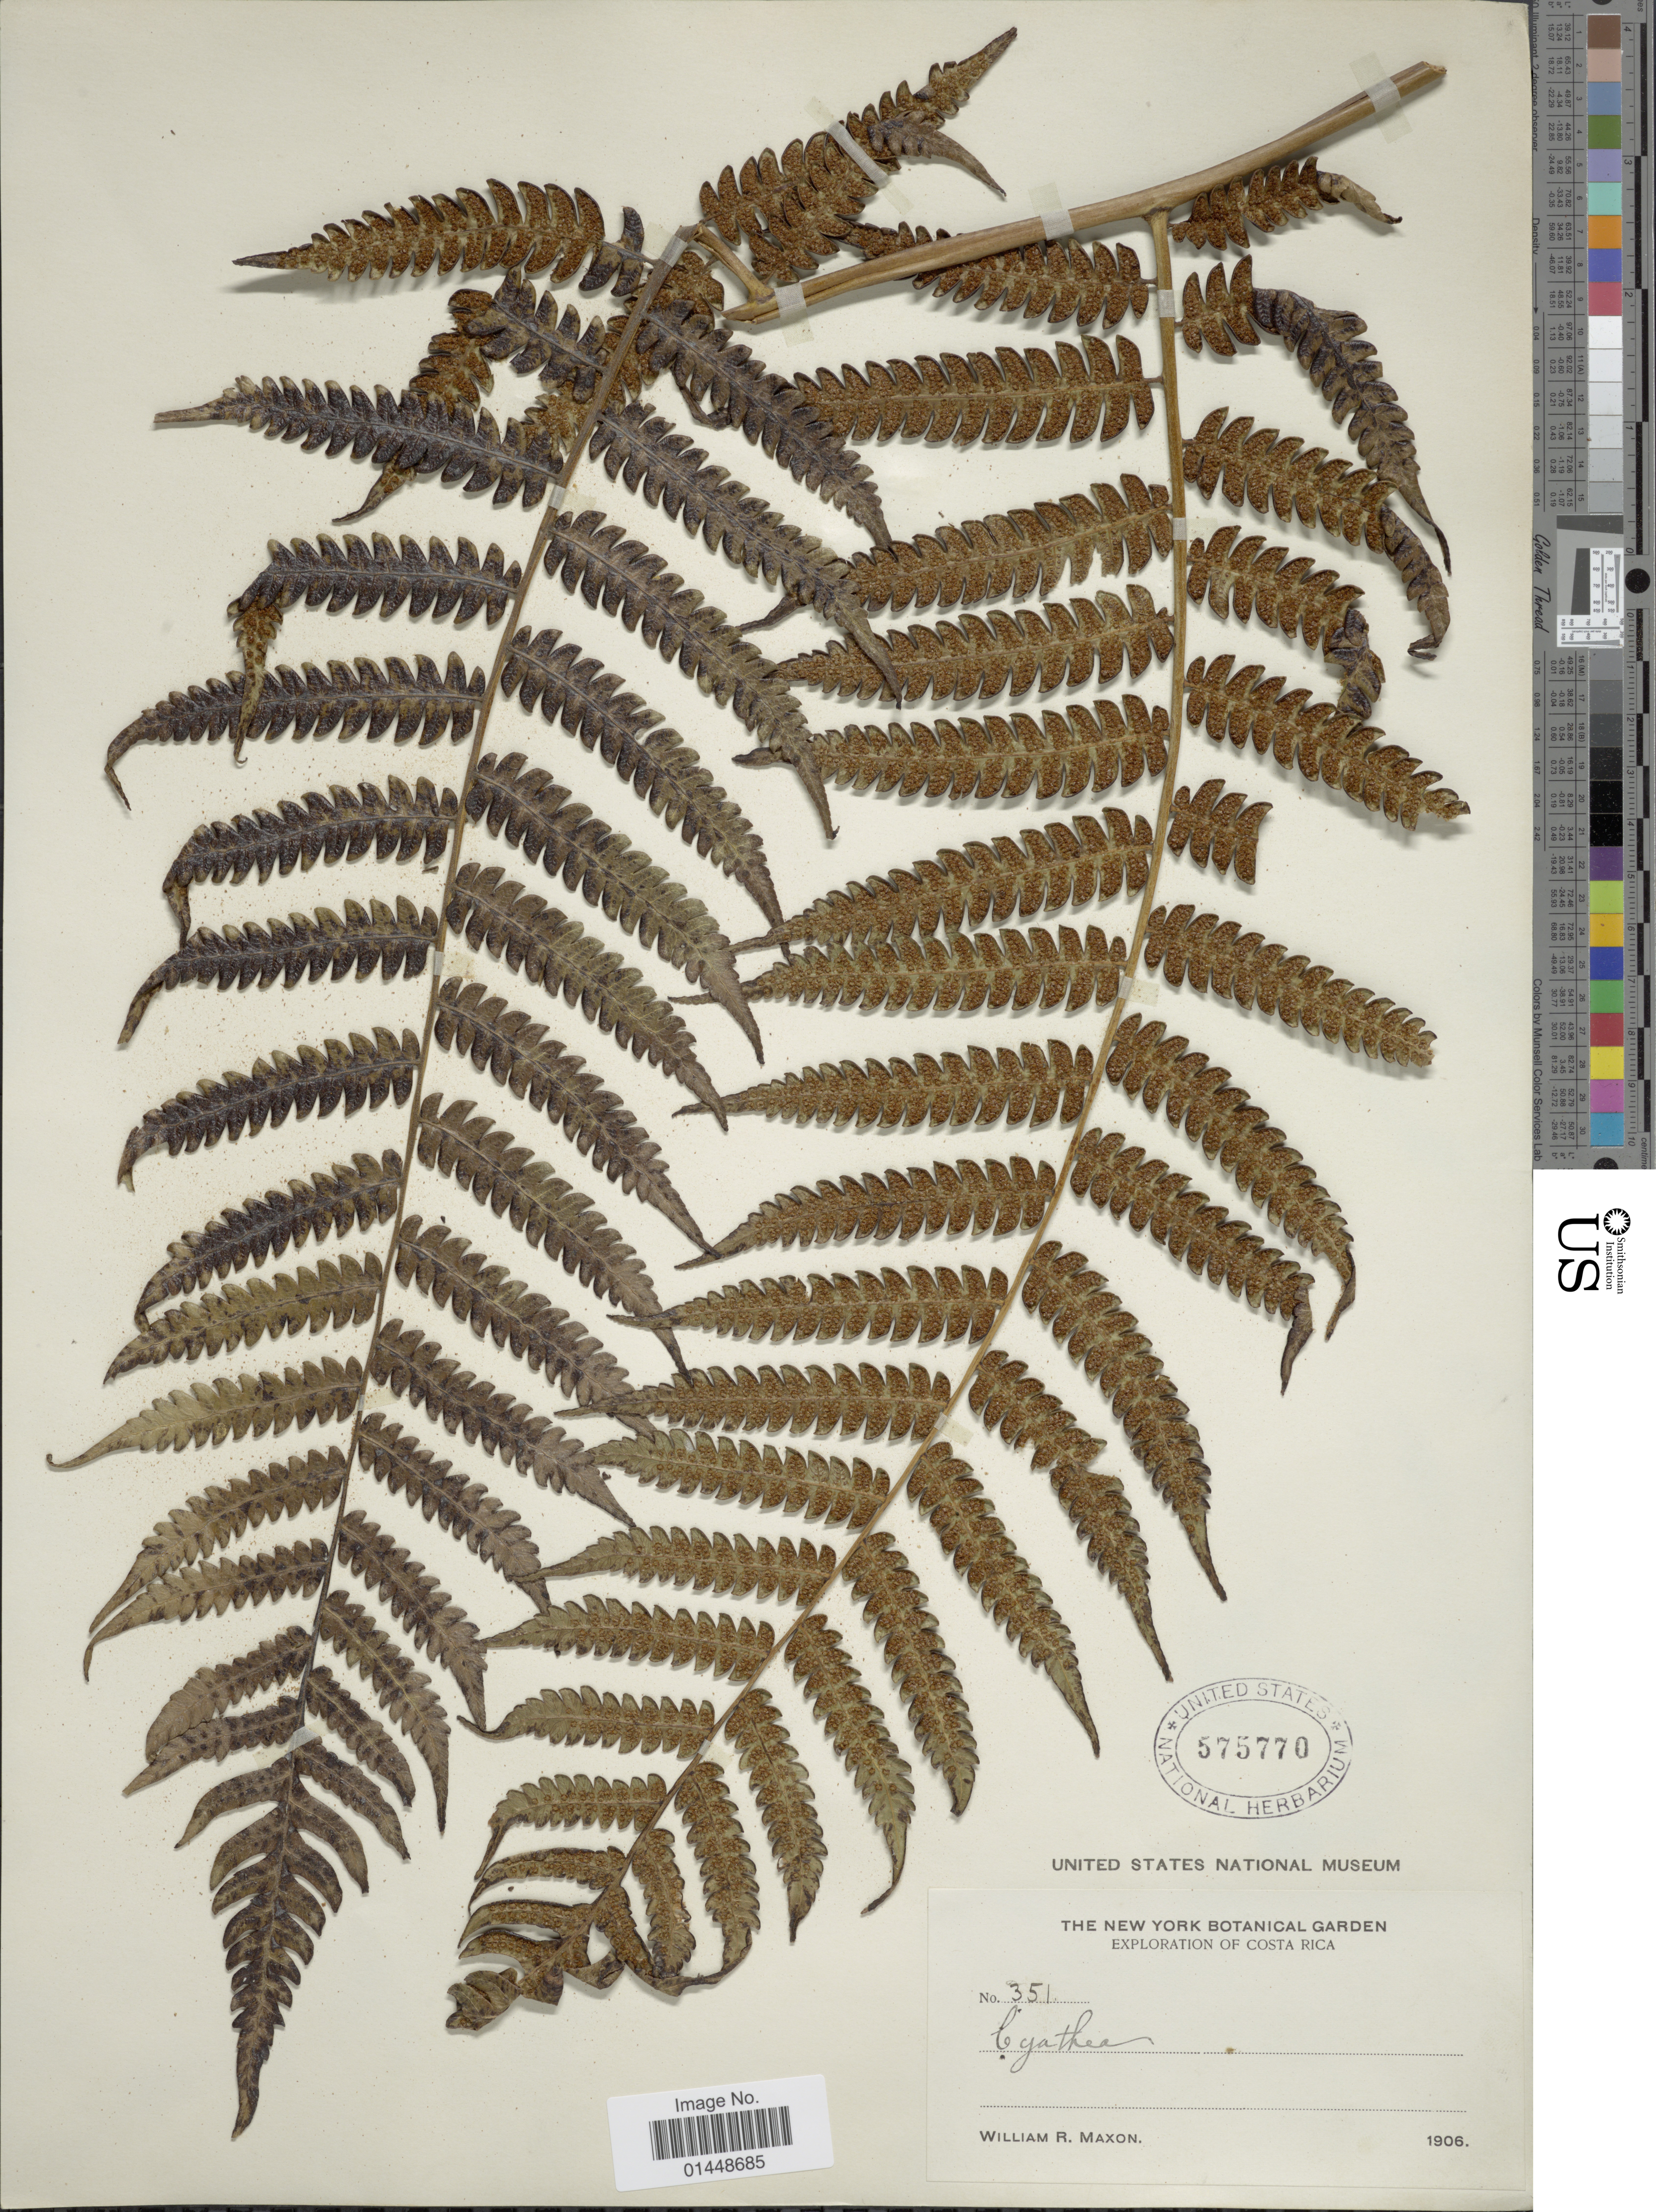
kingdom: Plantae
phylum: Tracheophyta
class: Polypodiopsida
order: Cyatheales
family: Cyatheaceae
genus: Cyathea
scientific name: Cyathea divergens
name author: Kunze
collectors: W. R. Maxon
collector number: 351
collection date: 1906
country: Costa Rica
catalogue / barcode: US 575770